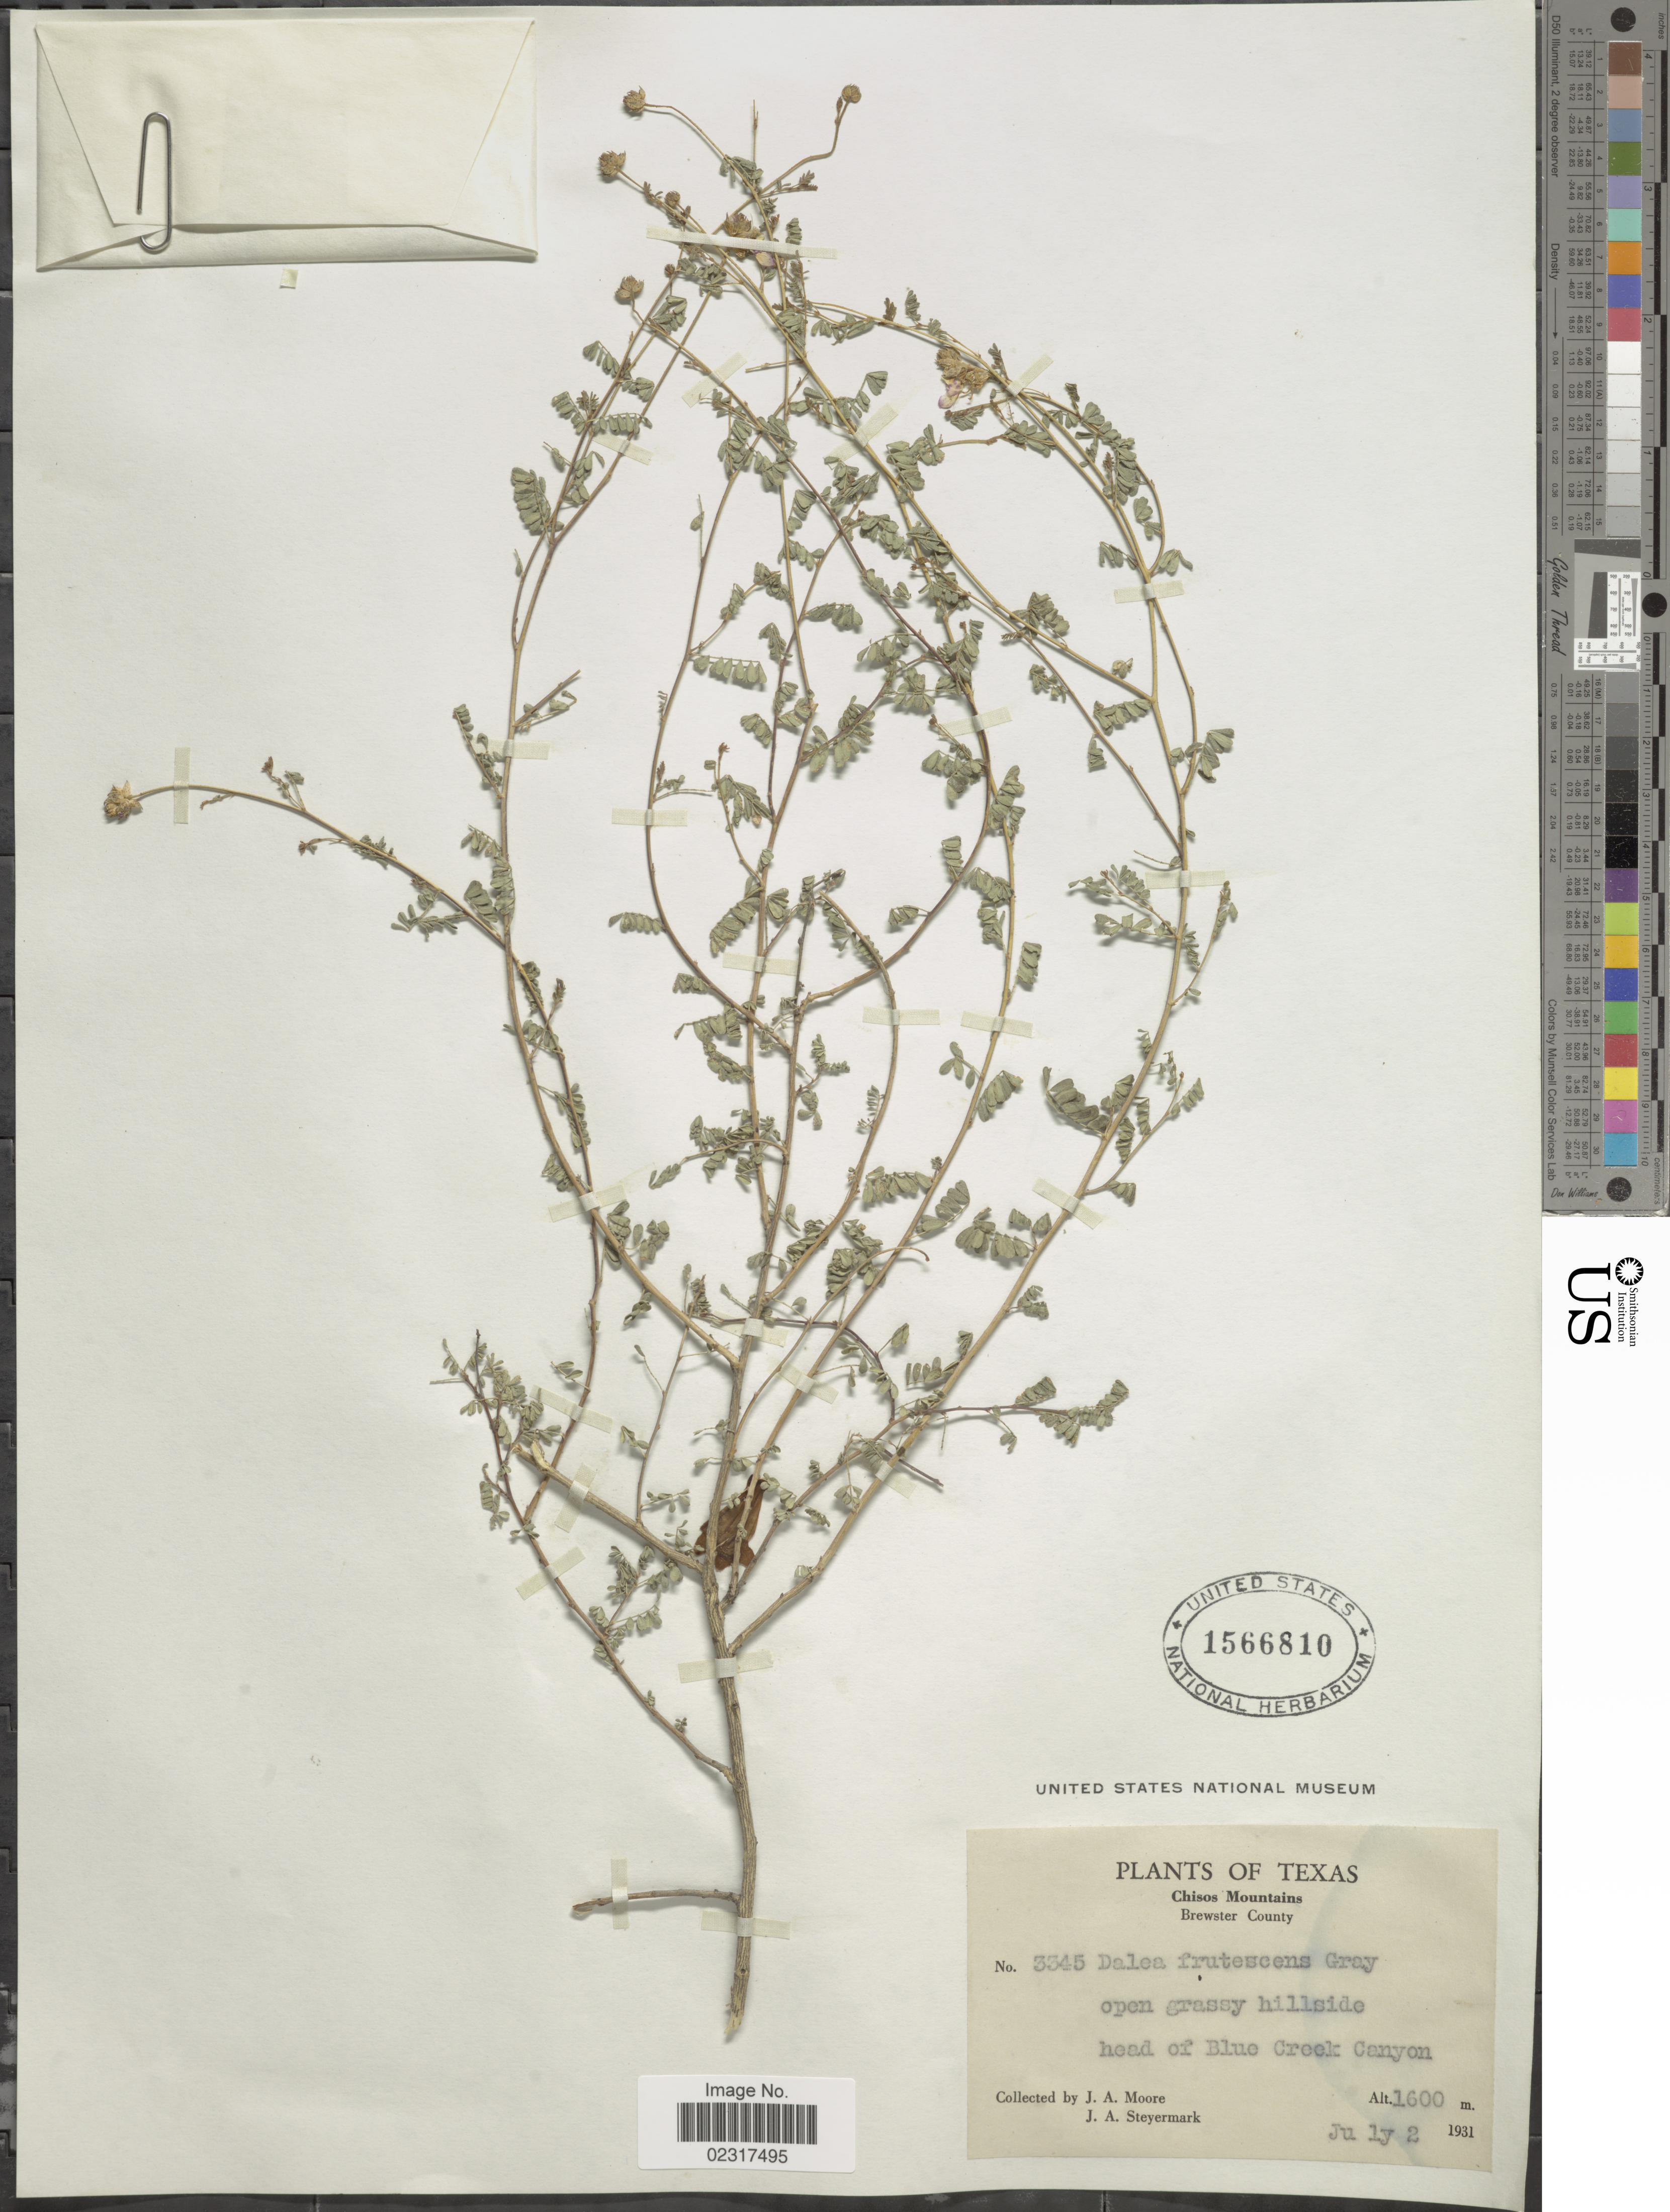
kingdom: Plantae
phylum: Tracheophyta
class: Magnoliopsida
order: Fabales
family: Fabaceae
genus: Dalea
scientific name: Dalea frutescens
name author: A. Gray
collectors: J. A. Moore & J. Steyermark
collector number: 3345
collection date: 1931-07-02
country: United States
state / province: Texas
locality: Chisos Mountains, Brewster County, open grassy hillside, head of Blue Creek Canyon.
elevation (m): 1600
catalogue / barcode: US 1566810